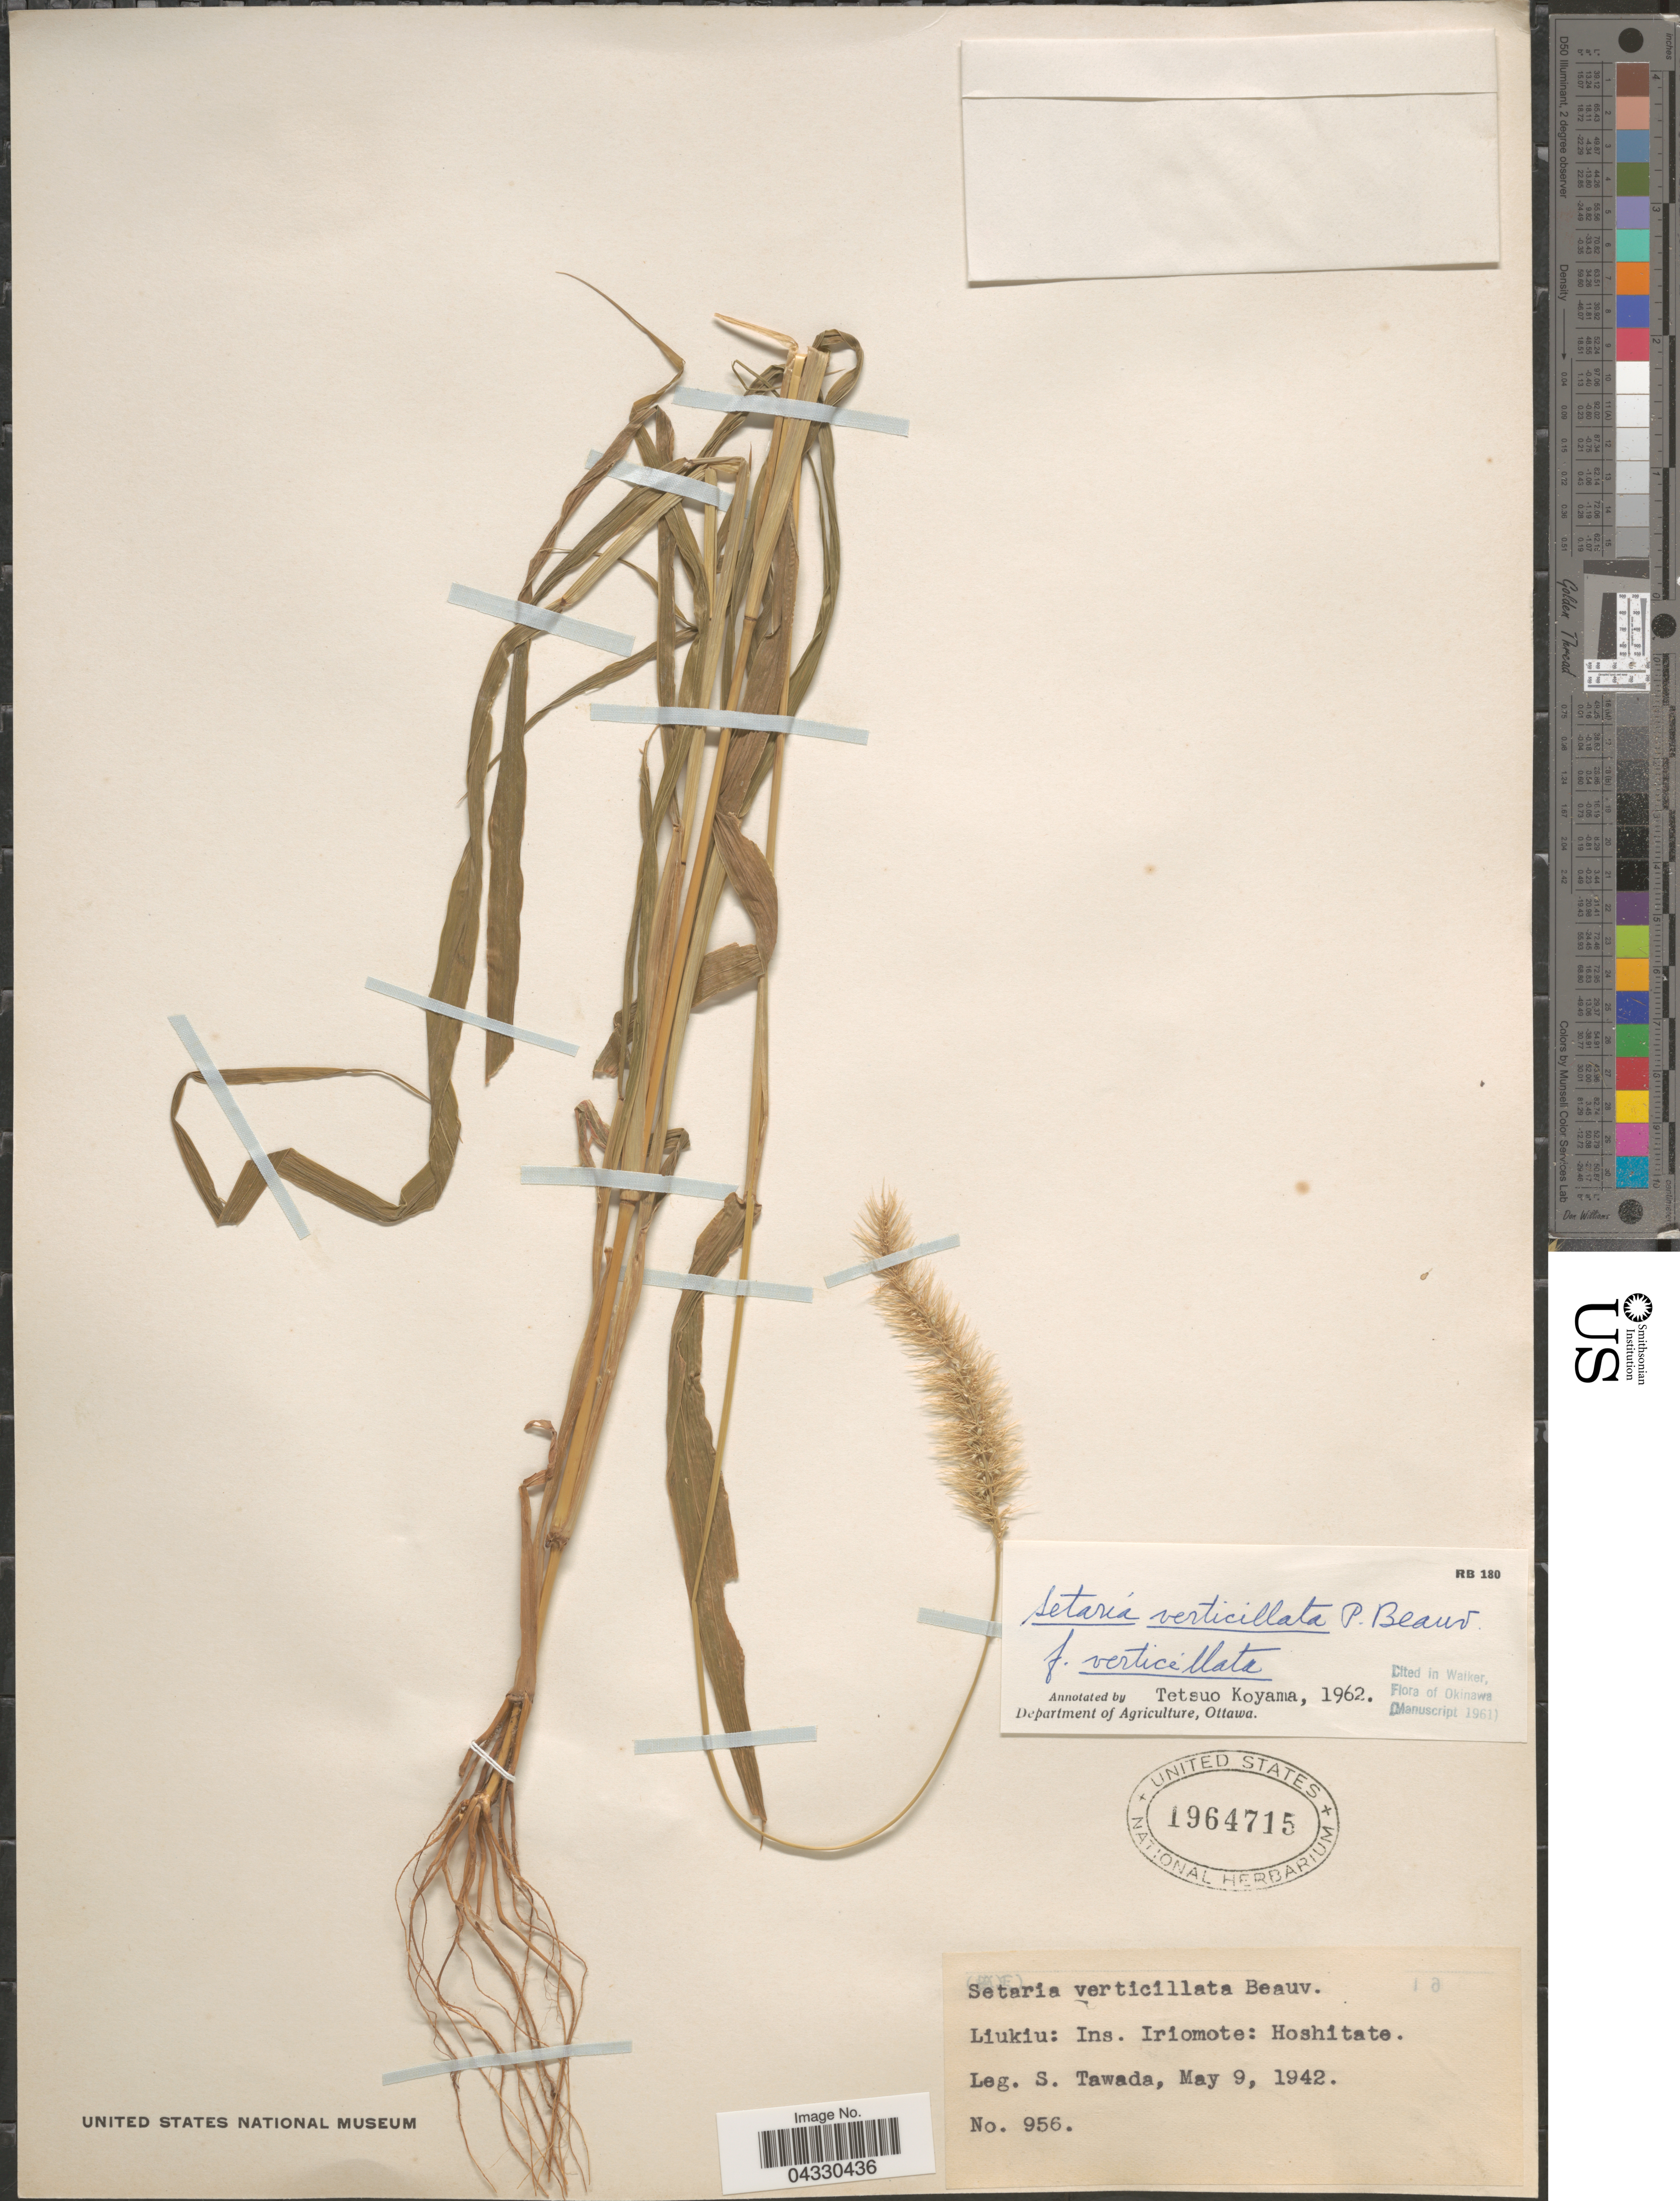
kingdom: Plantae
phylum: Tracheophyta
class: Liliopsida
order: Poales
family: Poaceae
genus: Setaria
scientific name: Setaria verticillata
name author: (L.) P. Beauv.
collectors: S. Tawada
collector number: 956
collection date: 1942-05-09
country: Japan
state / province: Okinawa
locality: Liukiu: ins. Iriomote: Hoshitate.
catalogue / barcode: US 1964715